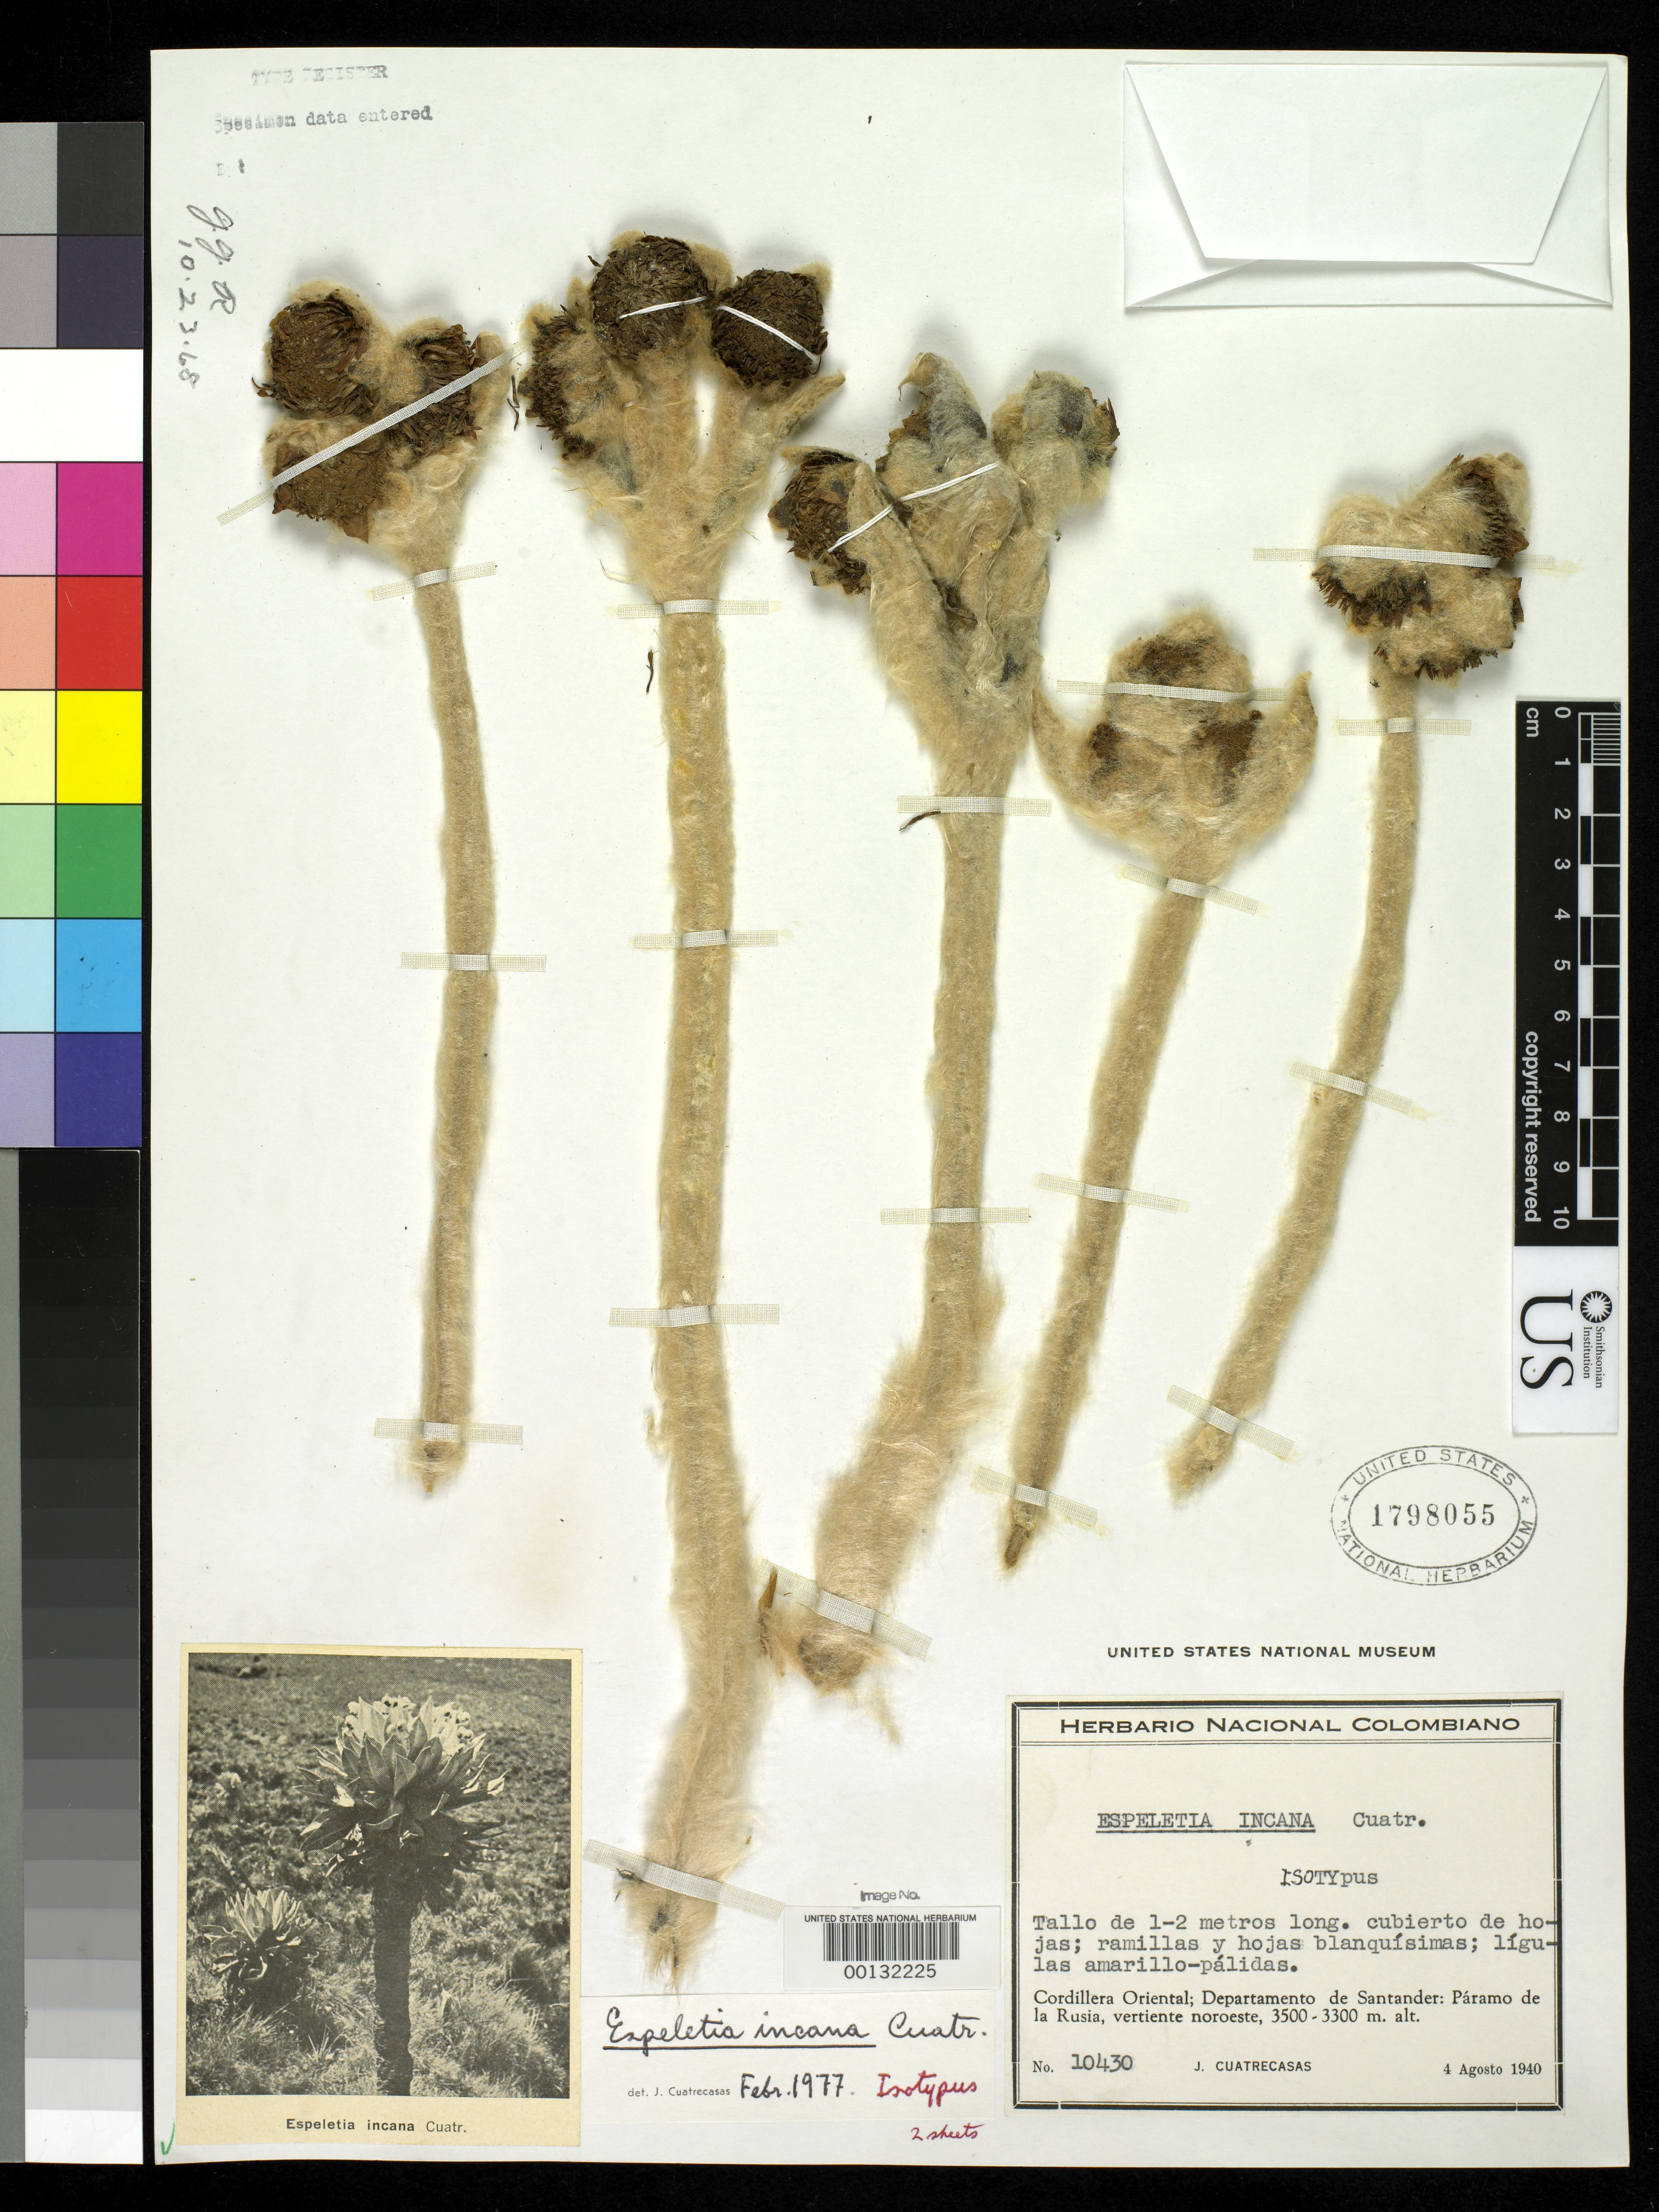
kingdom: Plantae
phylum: Tracheophyta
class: Magnoliopsida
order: Asterales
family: Asteraceae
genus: Espeletia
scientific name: Espeletia incana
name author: Cuatrec.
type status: Isotype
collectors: J. Cuatrecasas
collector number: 10430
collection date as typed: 04 Aug 1940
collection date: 1940-08-04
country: Colombia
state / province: Santander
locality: Cordillera Oriental, Páramo de La Rusia, Vertiente noroeste. [Cordillera Oriental, Páramo de La Rusia, northwest slope]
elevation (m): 3300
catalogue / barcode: US 1798055